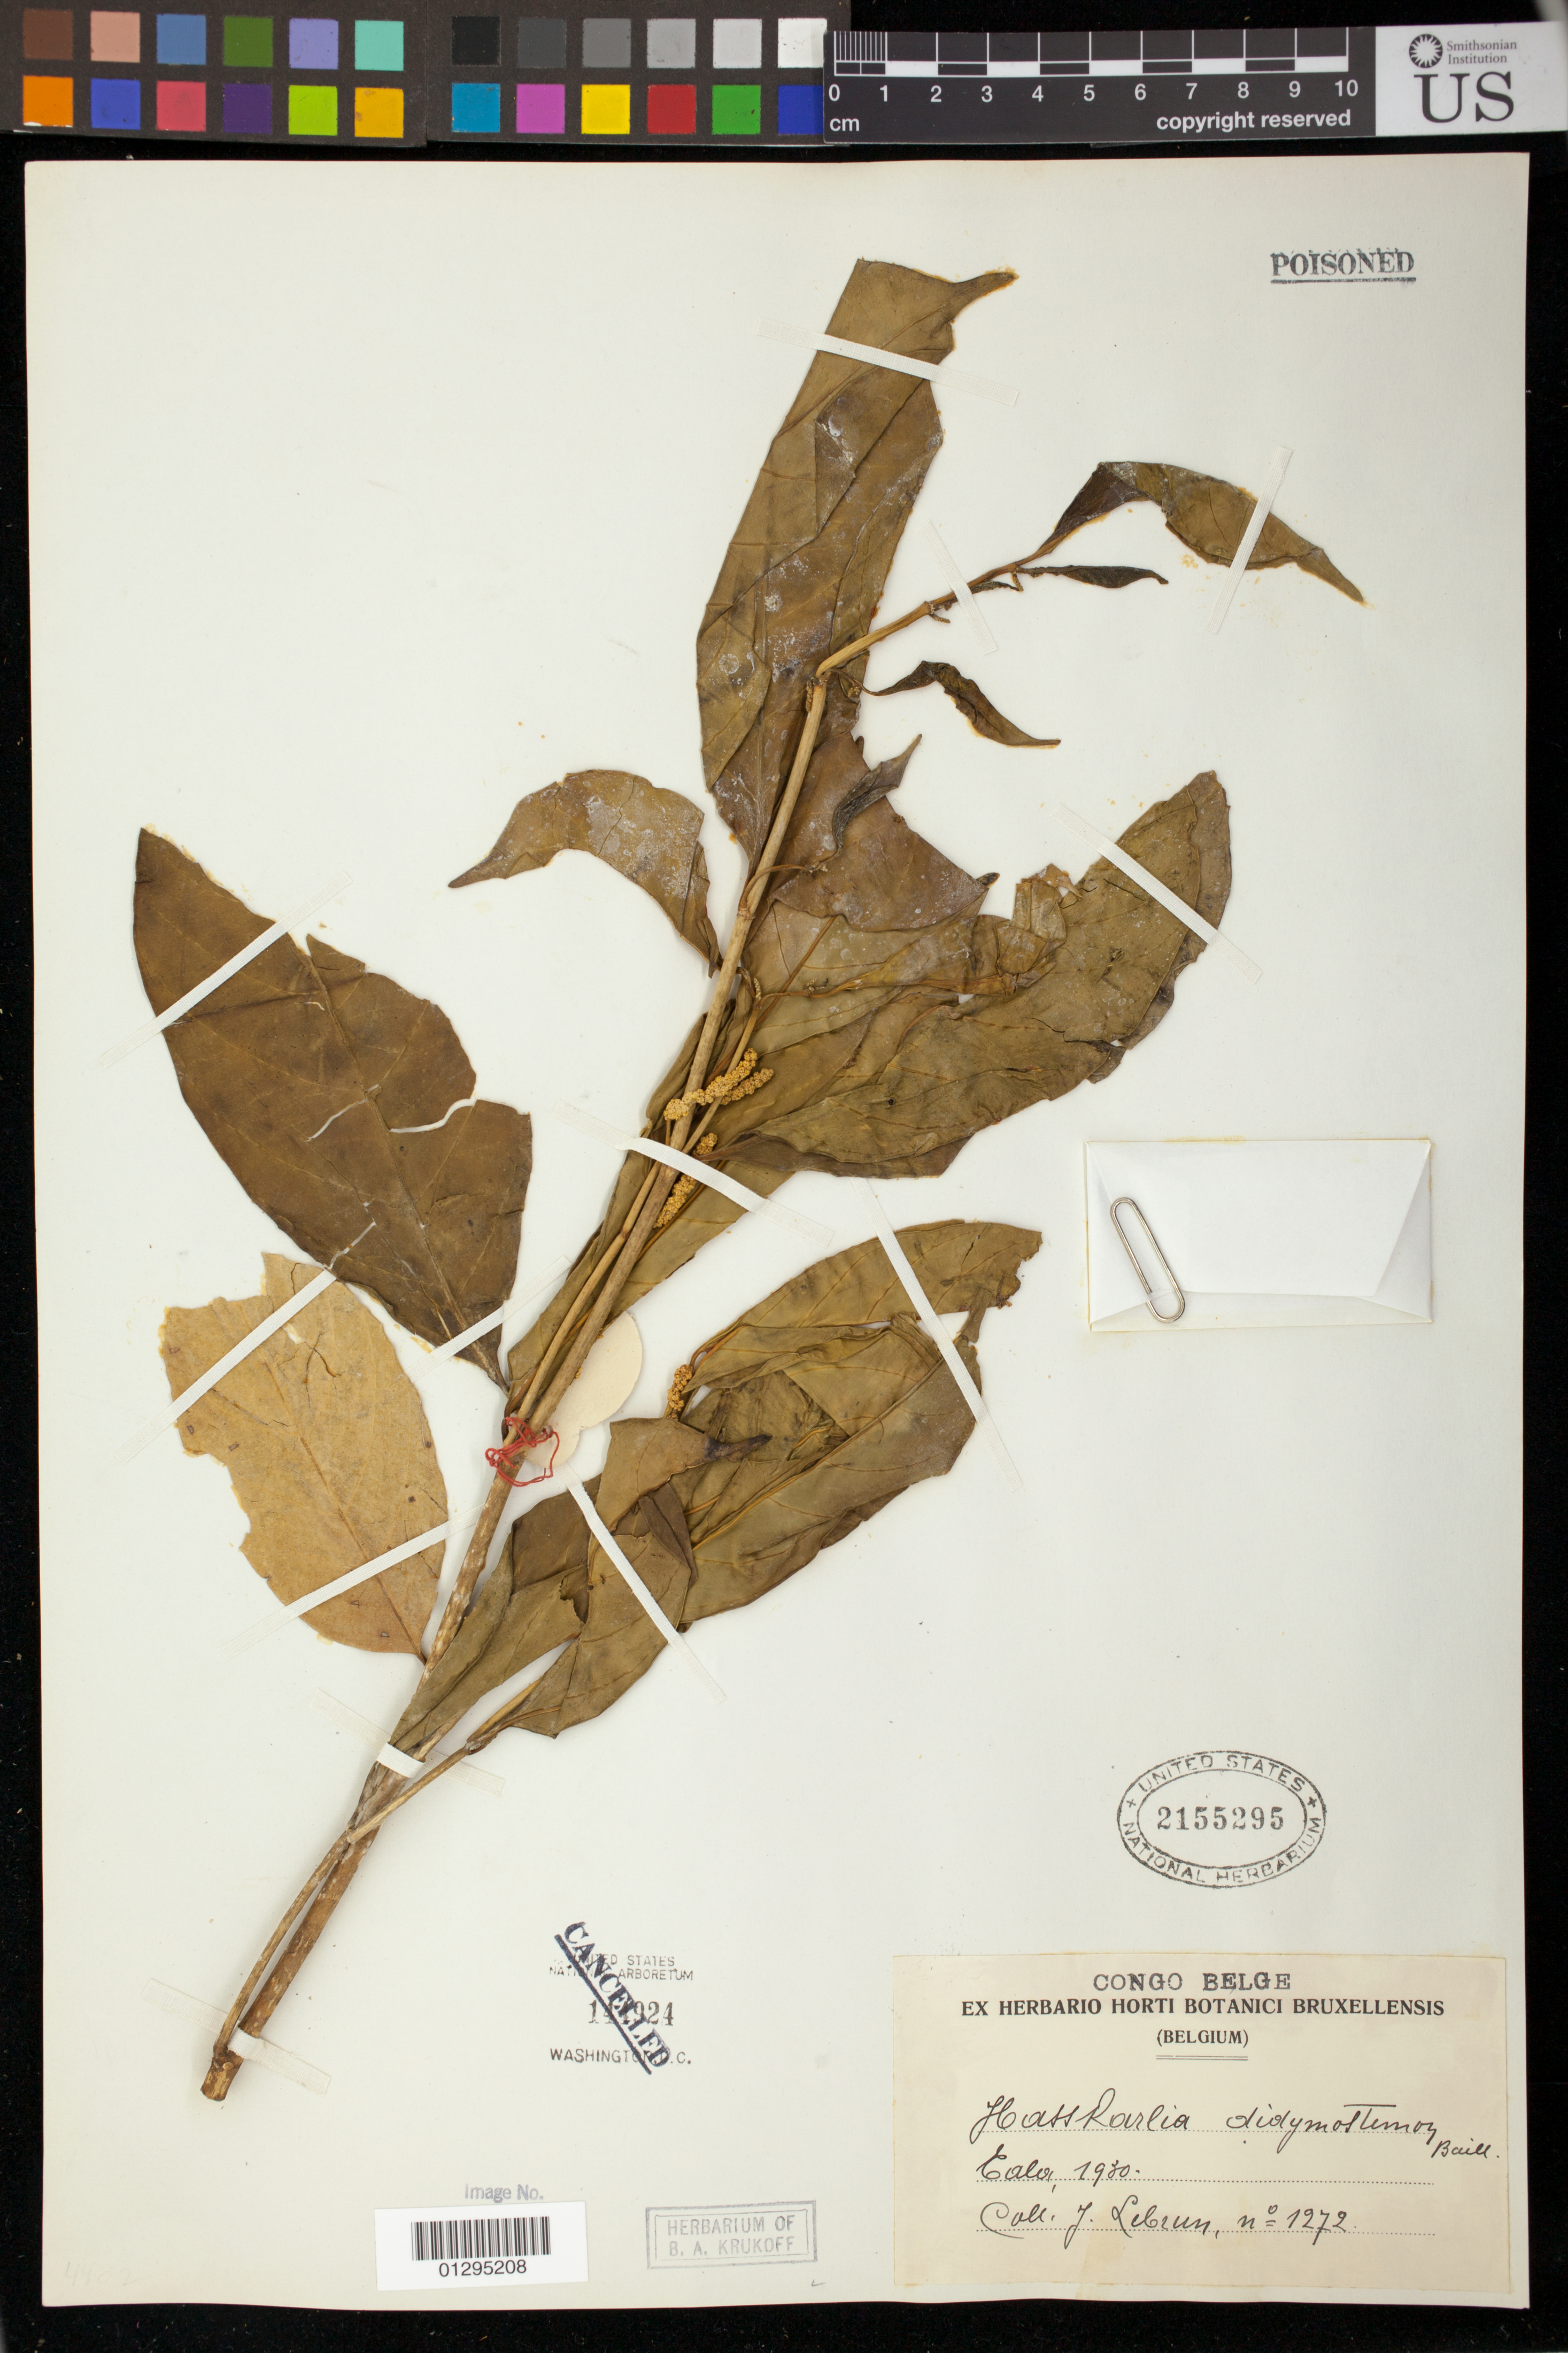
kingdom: Plantae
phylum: Tracheophyta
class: Magnoliopsida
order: Malpighiales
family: Euphorbiaceae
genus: Tetrorchidium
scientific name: Tetrorchidium didymostemon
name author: (Baill.) Pax & K. Hoffm.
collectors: J. A. Lebrun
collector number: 1272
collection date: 1920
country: Congo, Democratic Republic of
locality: Eala.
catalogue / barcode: US 2155295